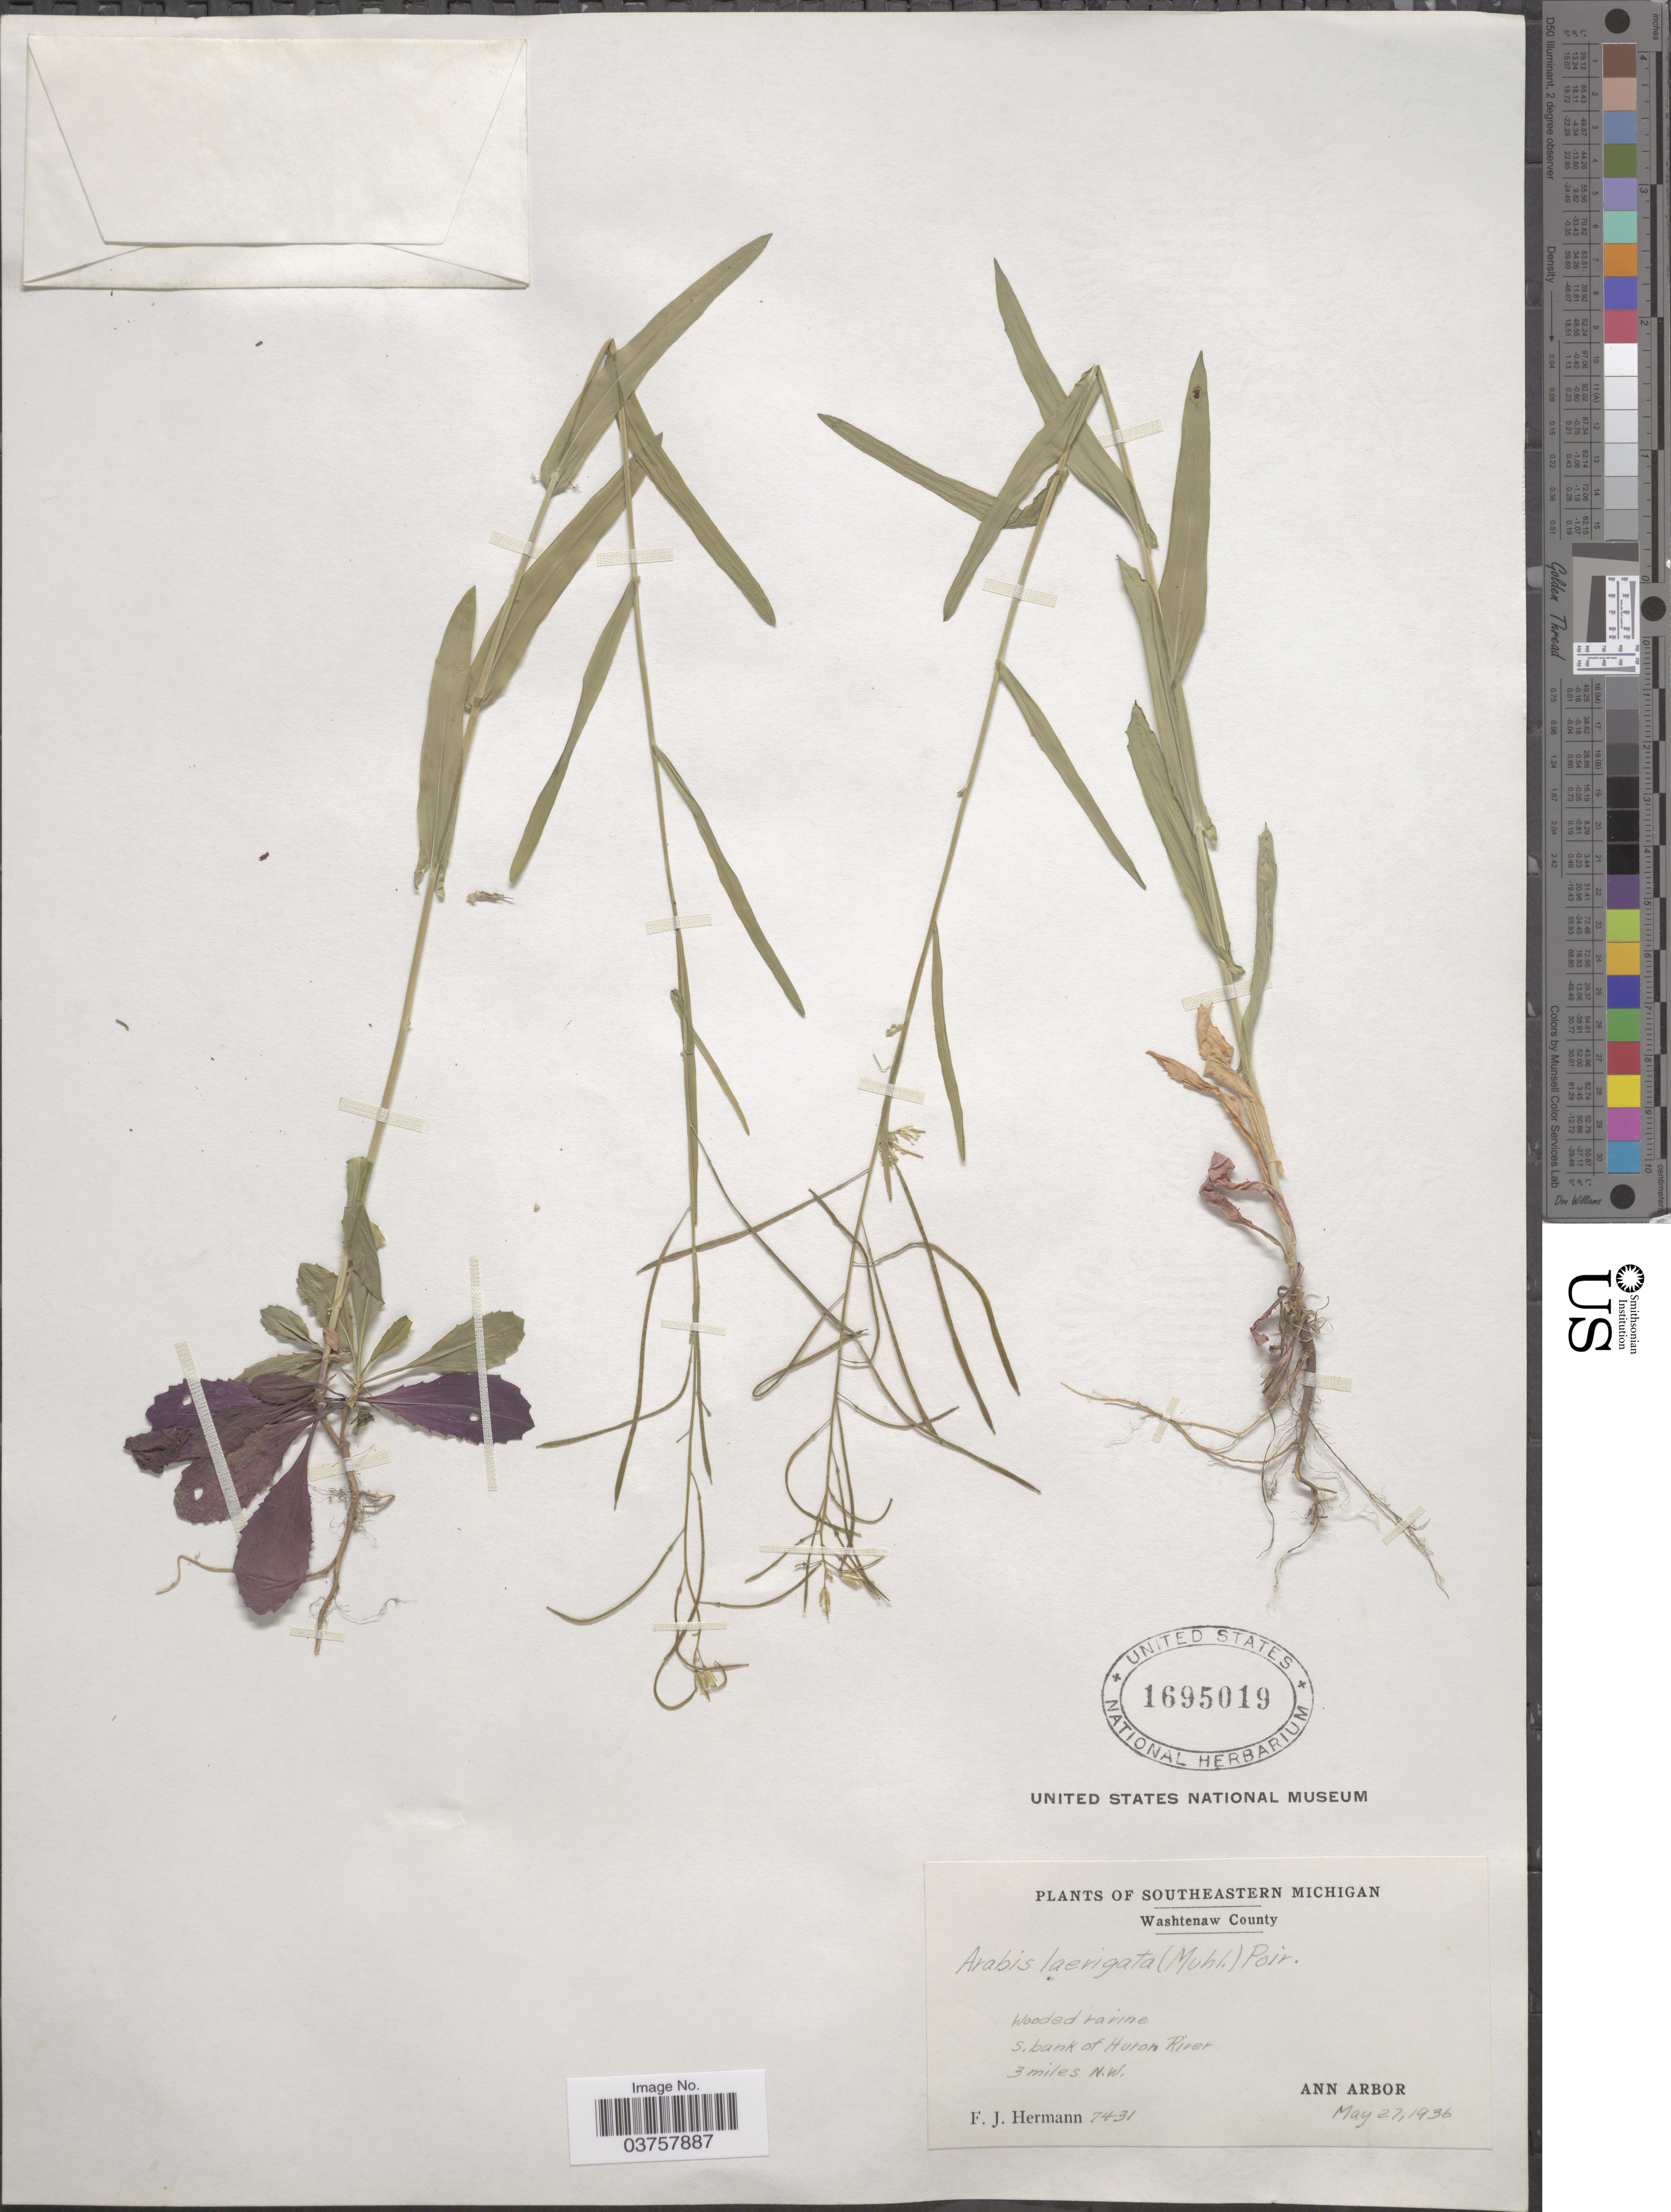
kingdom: Plantae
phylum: Tracheophyta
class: Magnoliopsida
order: Brassicales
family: Brassicaceae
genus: Arabis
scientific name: Arabis laevigata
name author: (Muhl. ex Willd.) Poir.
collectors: F. J. Hermann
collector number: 7431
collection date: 1936-05-27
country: United States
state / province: Michigan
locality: Southeastern Michigan. Washtenaw County. S. bank of Huron River, 3 miles N.W. Ann Arbor.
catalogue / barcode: US 1695019